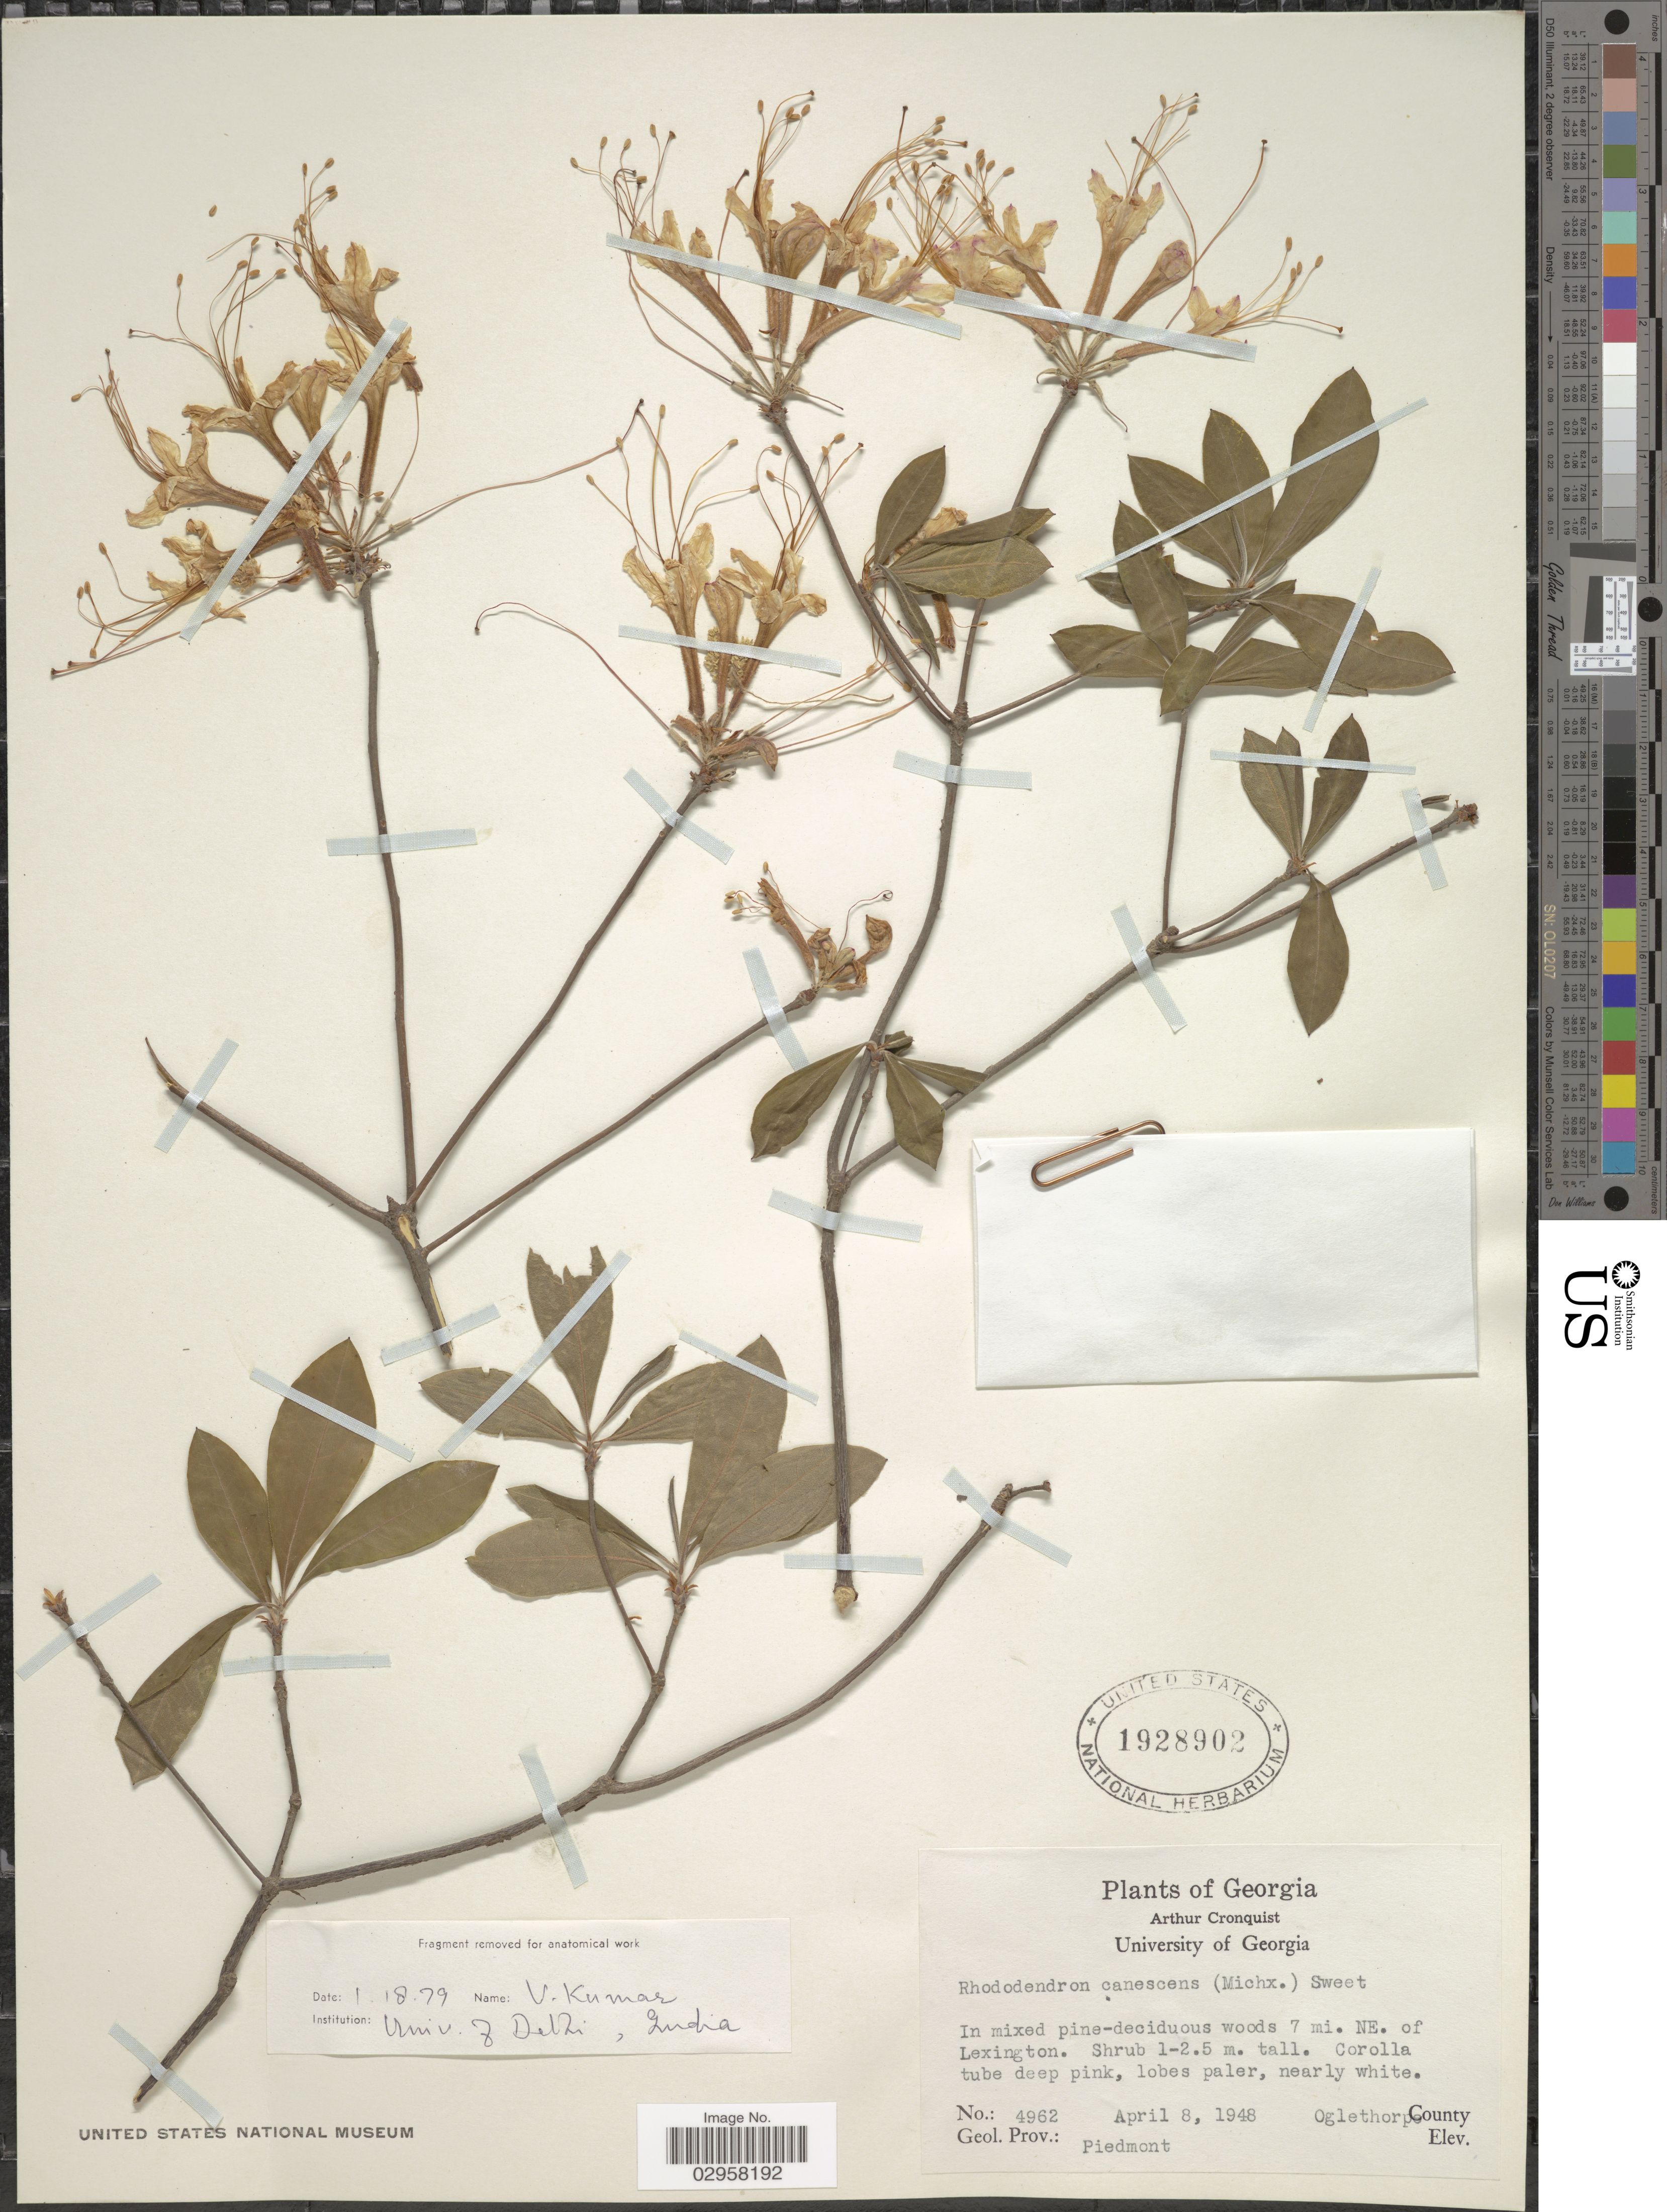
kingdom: Plantae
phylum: Tracheophyta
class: Magnoliopsida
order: Ericales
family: Ericaceae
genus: Rhododendron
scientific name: Rhododendron canescens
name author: (Michx.) Sweet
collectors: A. J. Cronquist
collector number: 4962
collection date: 1948-04-08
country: United States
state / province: Georgia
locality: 7 mi. NE. of Lexington. Oglethorpe County. Geol. Prov.: Piedmont.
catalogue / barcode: US 1928902